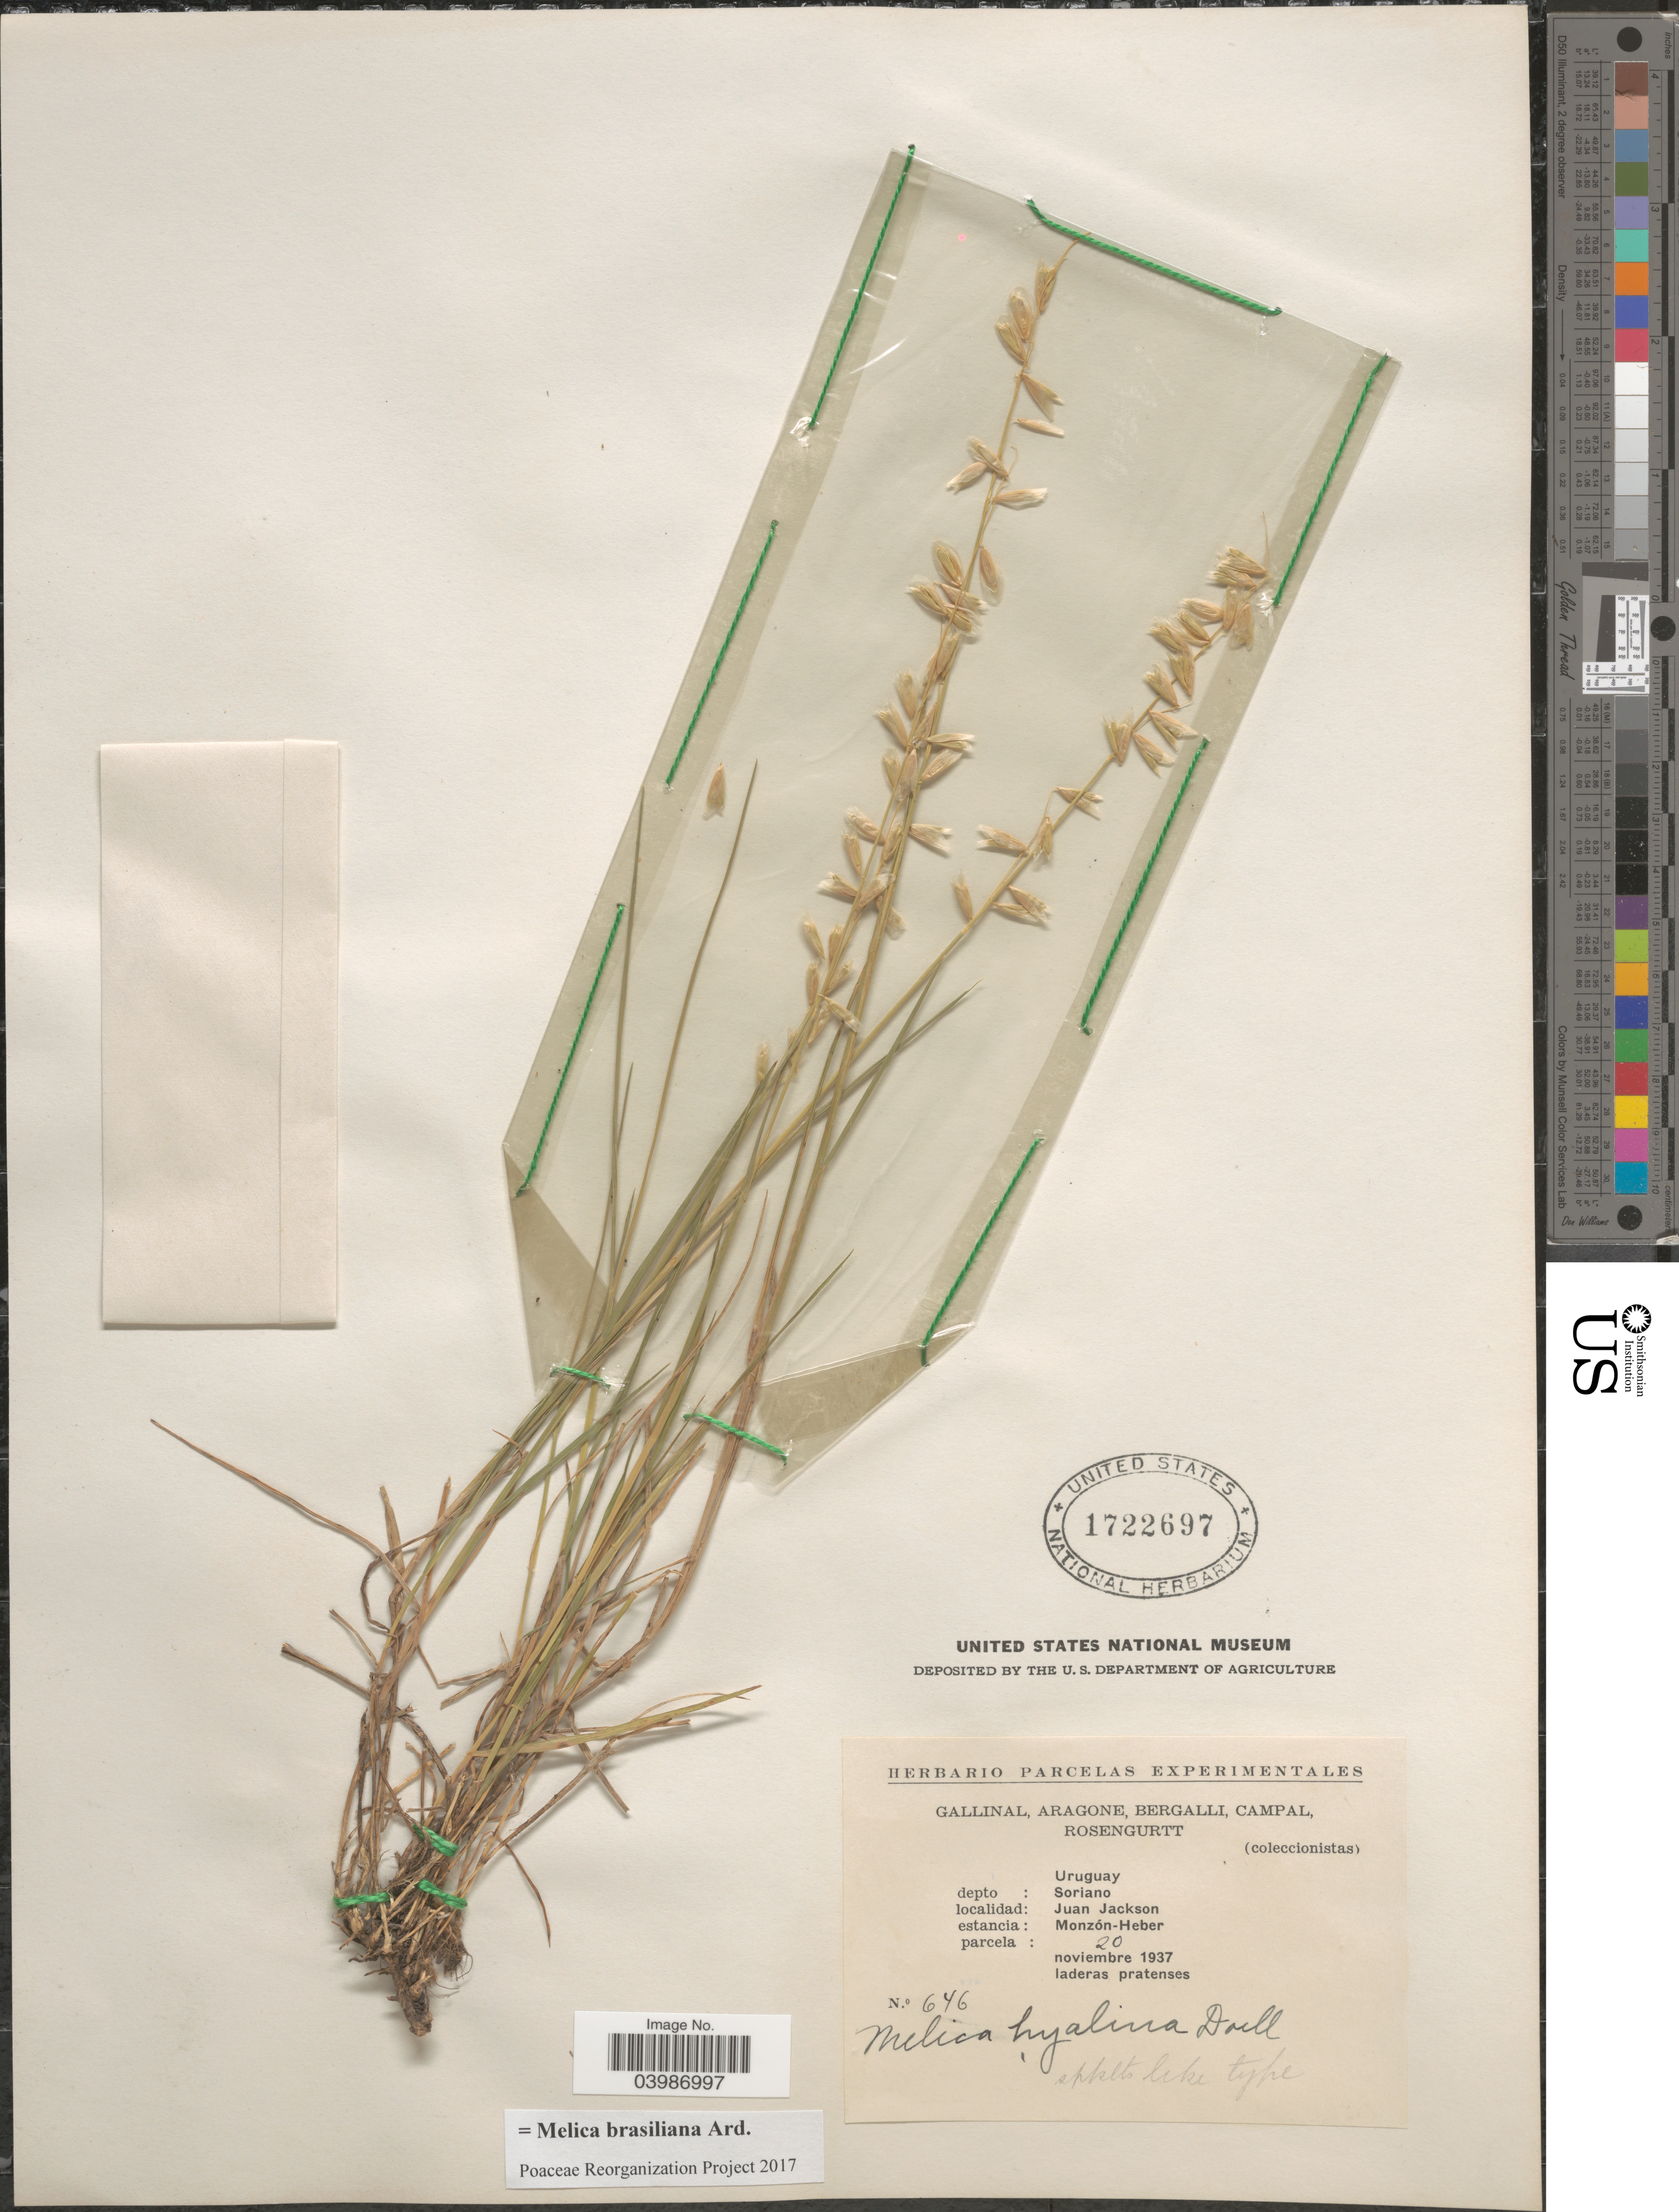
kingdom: Plantae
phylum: Tracheophyta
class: Liliopsida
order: Poales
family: Poaceae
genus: Melica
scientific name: Melica brasiliana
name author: Ard.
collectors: -. Gallinal, -- Aragone, -- Bergalli, -- Campal & Rosengurtt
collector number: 646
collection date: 1937-11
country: Uruguay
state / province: Soriano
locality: Depto: Soriano. Juan Jackson. Estancia: Monzón-Heber. Parcela: 20.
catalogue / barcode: US 1722697